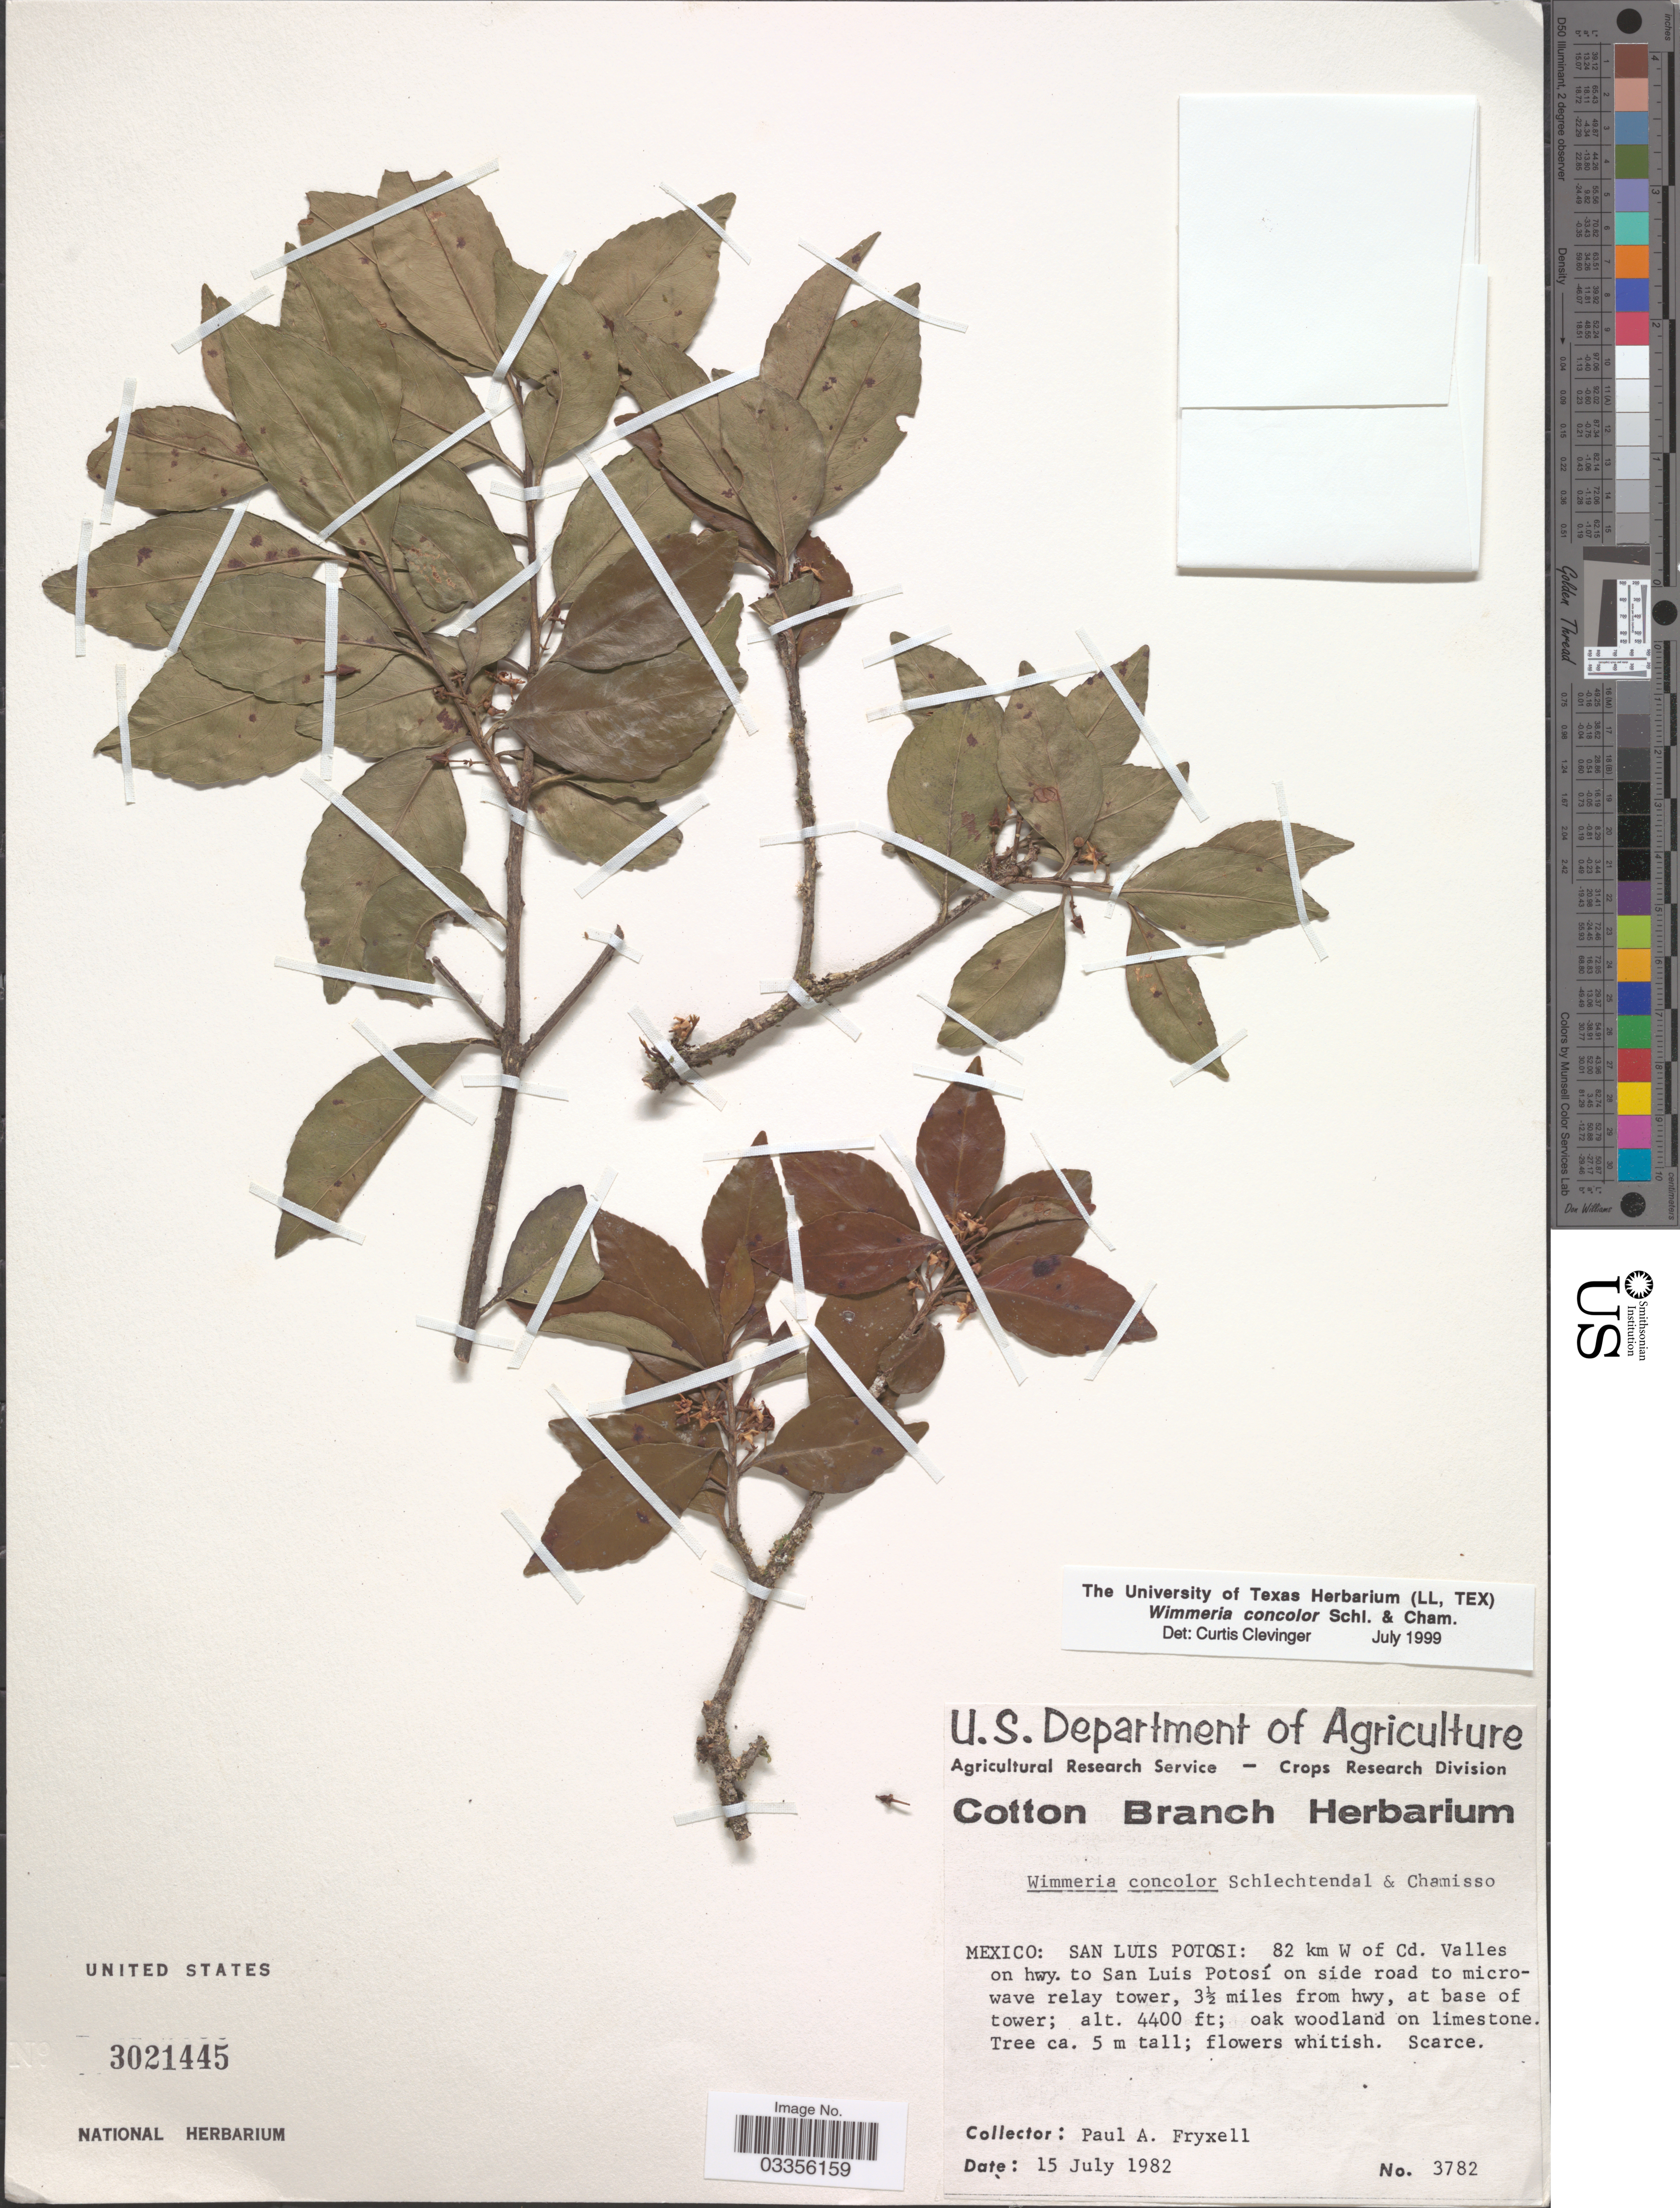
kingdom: Plantae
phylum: Tracheophyta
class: Magnoliopsida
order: Celastrales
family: Celastraceae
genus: Wimmeria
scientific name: Wimmeria concolor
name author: Schltdl. & Cham.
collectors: P. A. Fryxell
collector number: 3782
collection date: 1982-07-15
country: Mexico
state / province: San Luis Potosí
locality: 82 km W of Cd. Valles on hwy. to San Luis Potosí on side road to microwave relay tower, 3½ miles from hwy, at base of tower.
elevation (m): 1341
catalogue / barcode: US 3021445